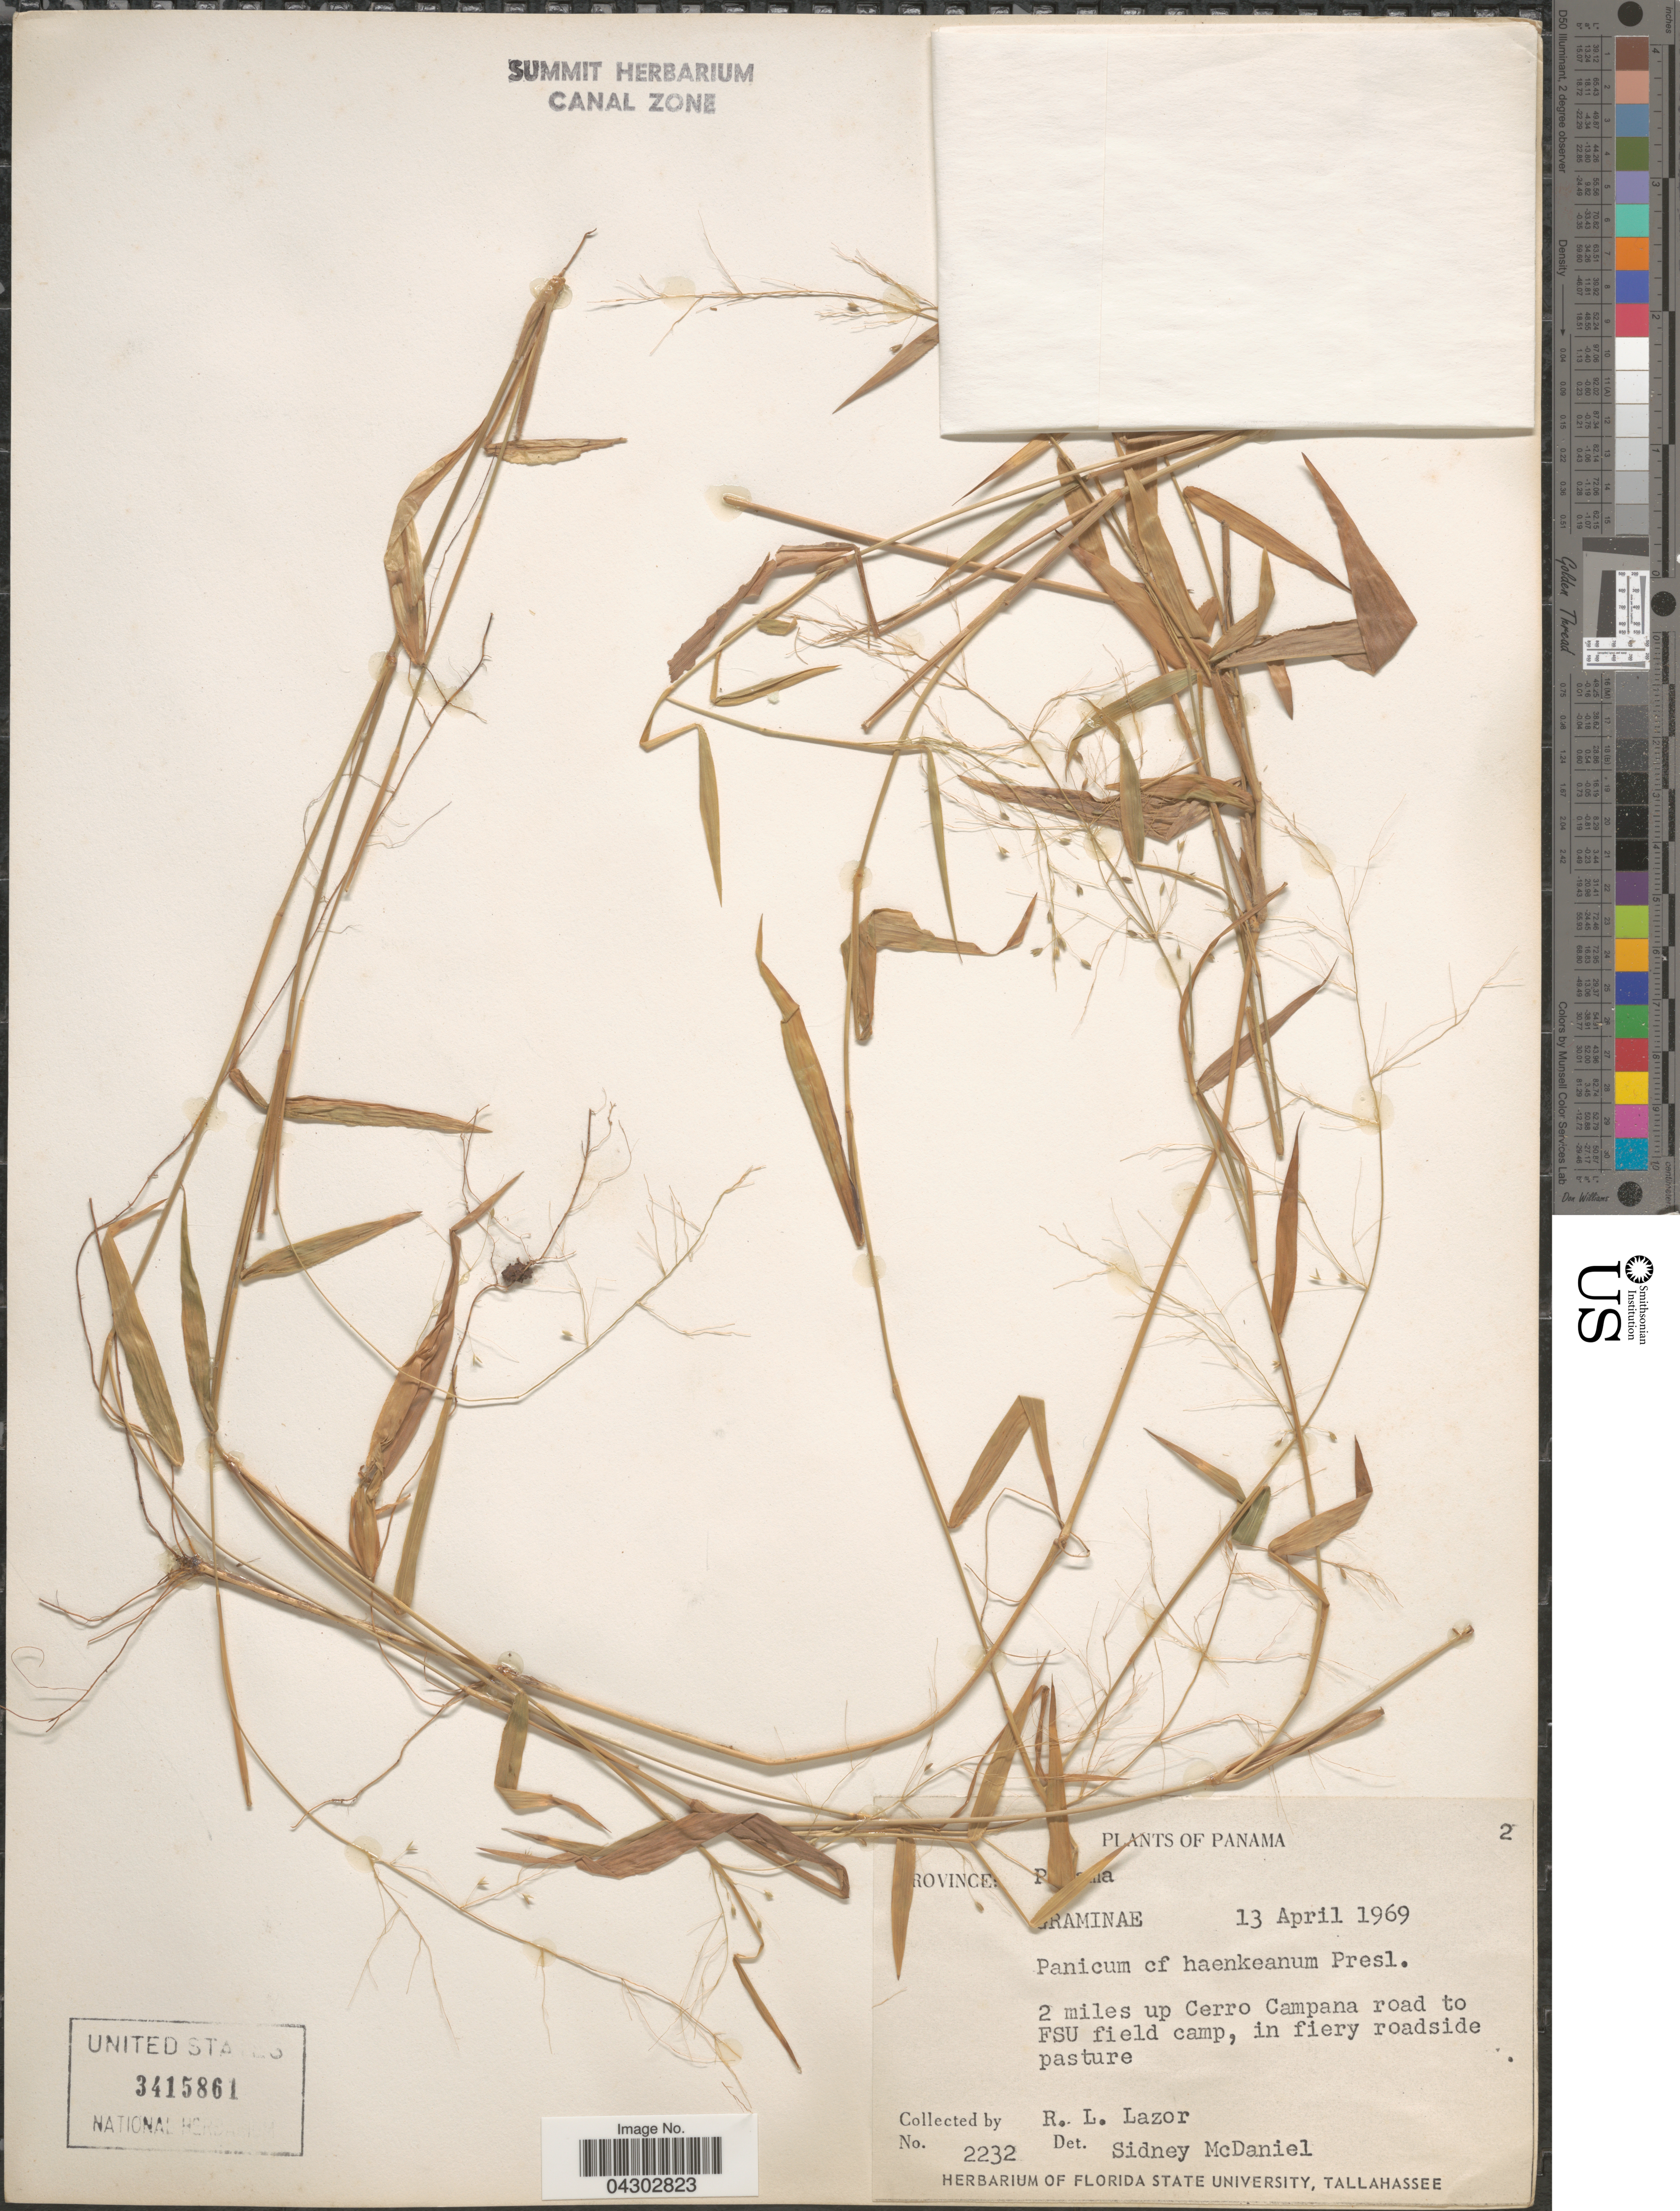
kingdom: Plantae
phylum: Tracheophyta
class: Liliopsida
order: Poales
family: Poaceae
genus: Panicum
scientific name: Panicum haenkeanum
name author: J. Presl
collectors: R. L. Lazor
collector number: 2232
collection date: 1969-04-13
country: Panama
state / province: Panamá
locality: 2 miles up Cerro Campana road to FSU field camp, in fiery roadside pasture.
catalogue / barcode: US 3415861